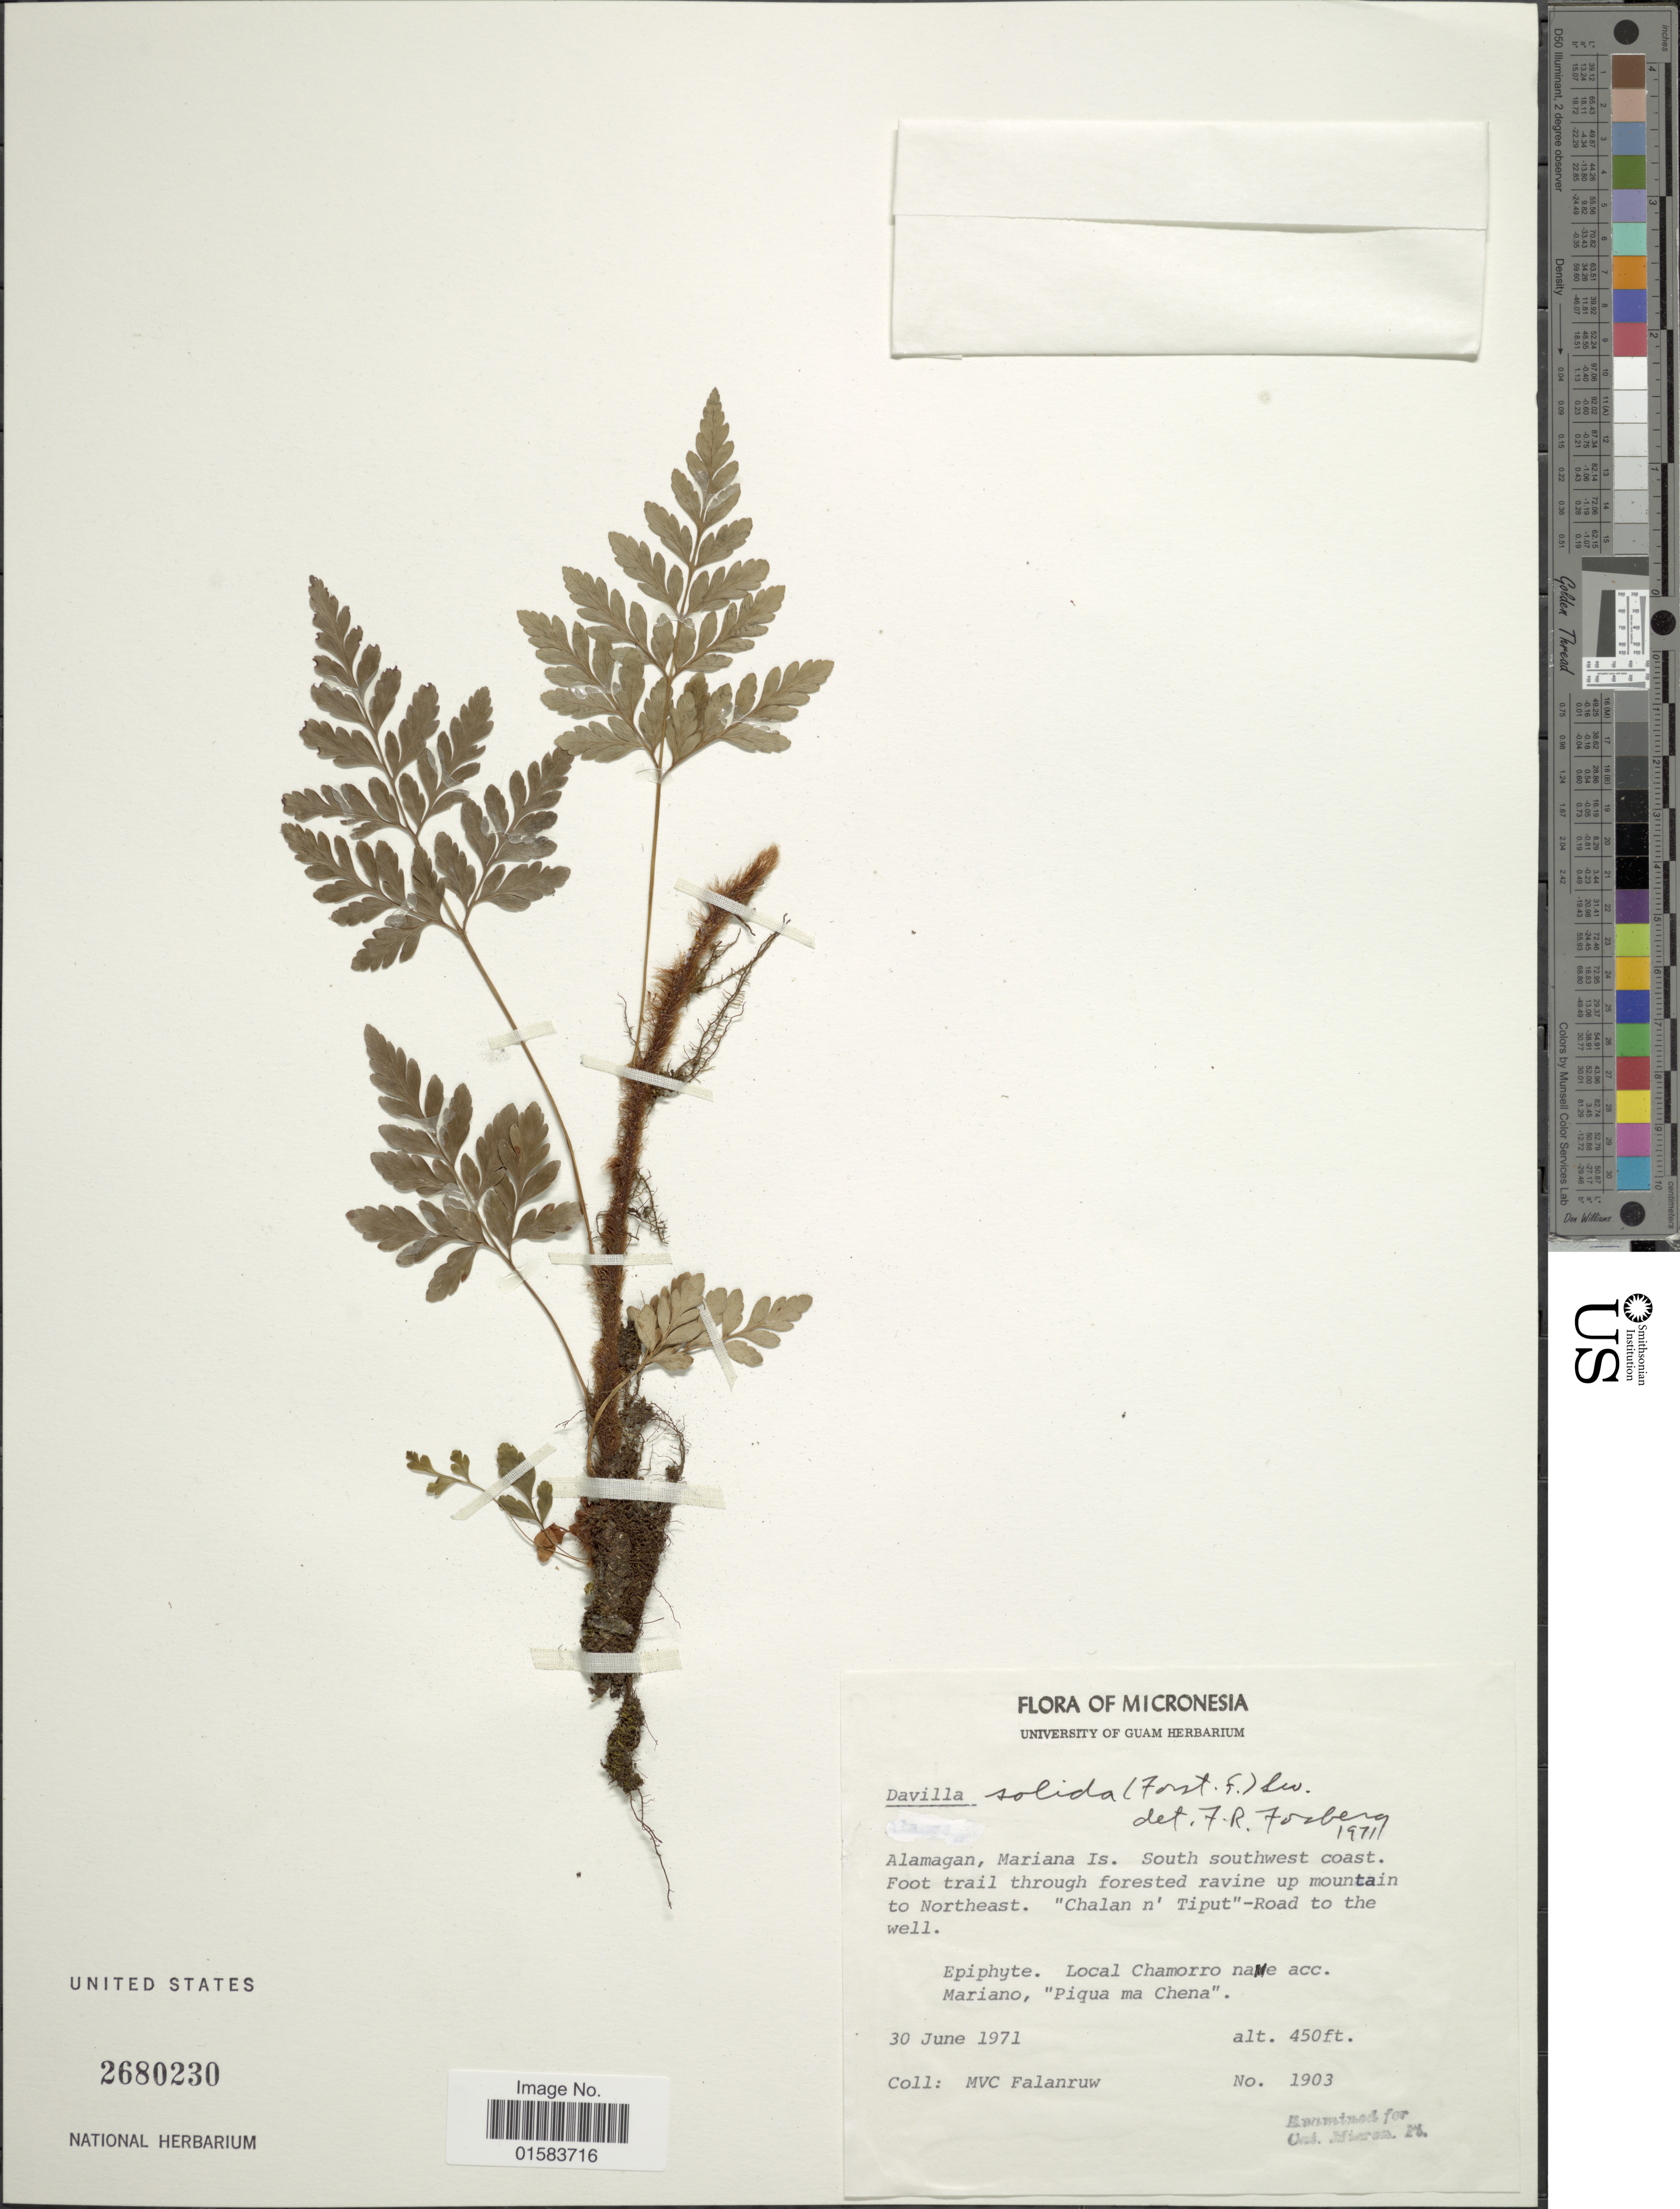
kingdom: Plantae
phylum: Tracheophyta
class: Polypodiopsida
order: Polypodiales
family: Davalliaceae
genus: Davallia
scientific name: Davallia solida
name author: (G. Forst.) Sw.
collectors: M. V. Falanruw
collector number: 1903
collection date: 1971-06-30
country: Northern Mariana Islands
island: Alamagan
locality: Alamagan, Mariana Is., South southwest coast Foot trail through forested ravine mountain to Northeast, "Chalan n' Tiput"-Road to the well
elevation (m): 137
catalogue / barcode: US 2680230